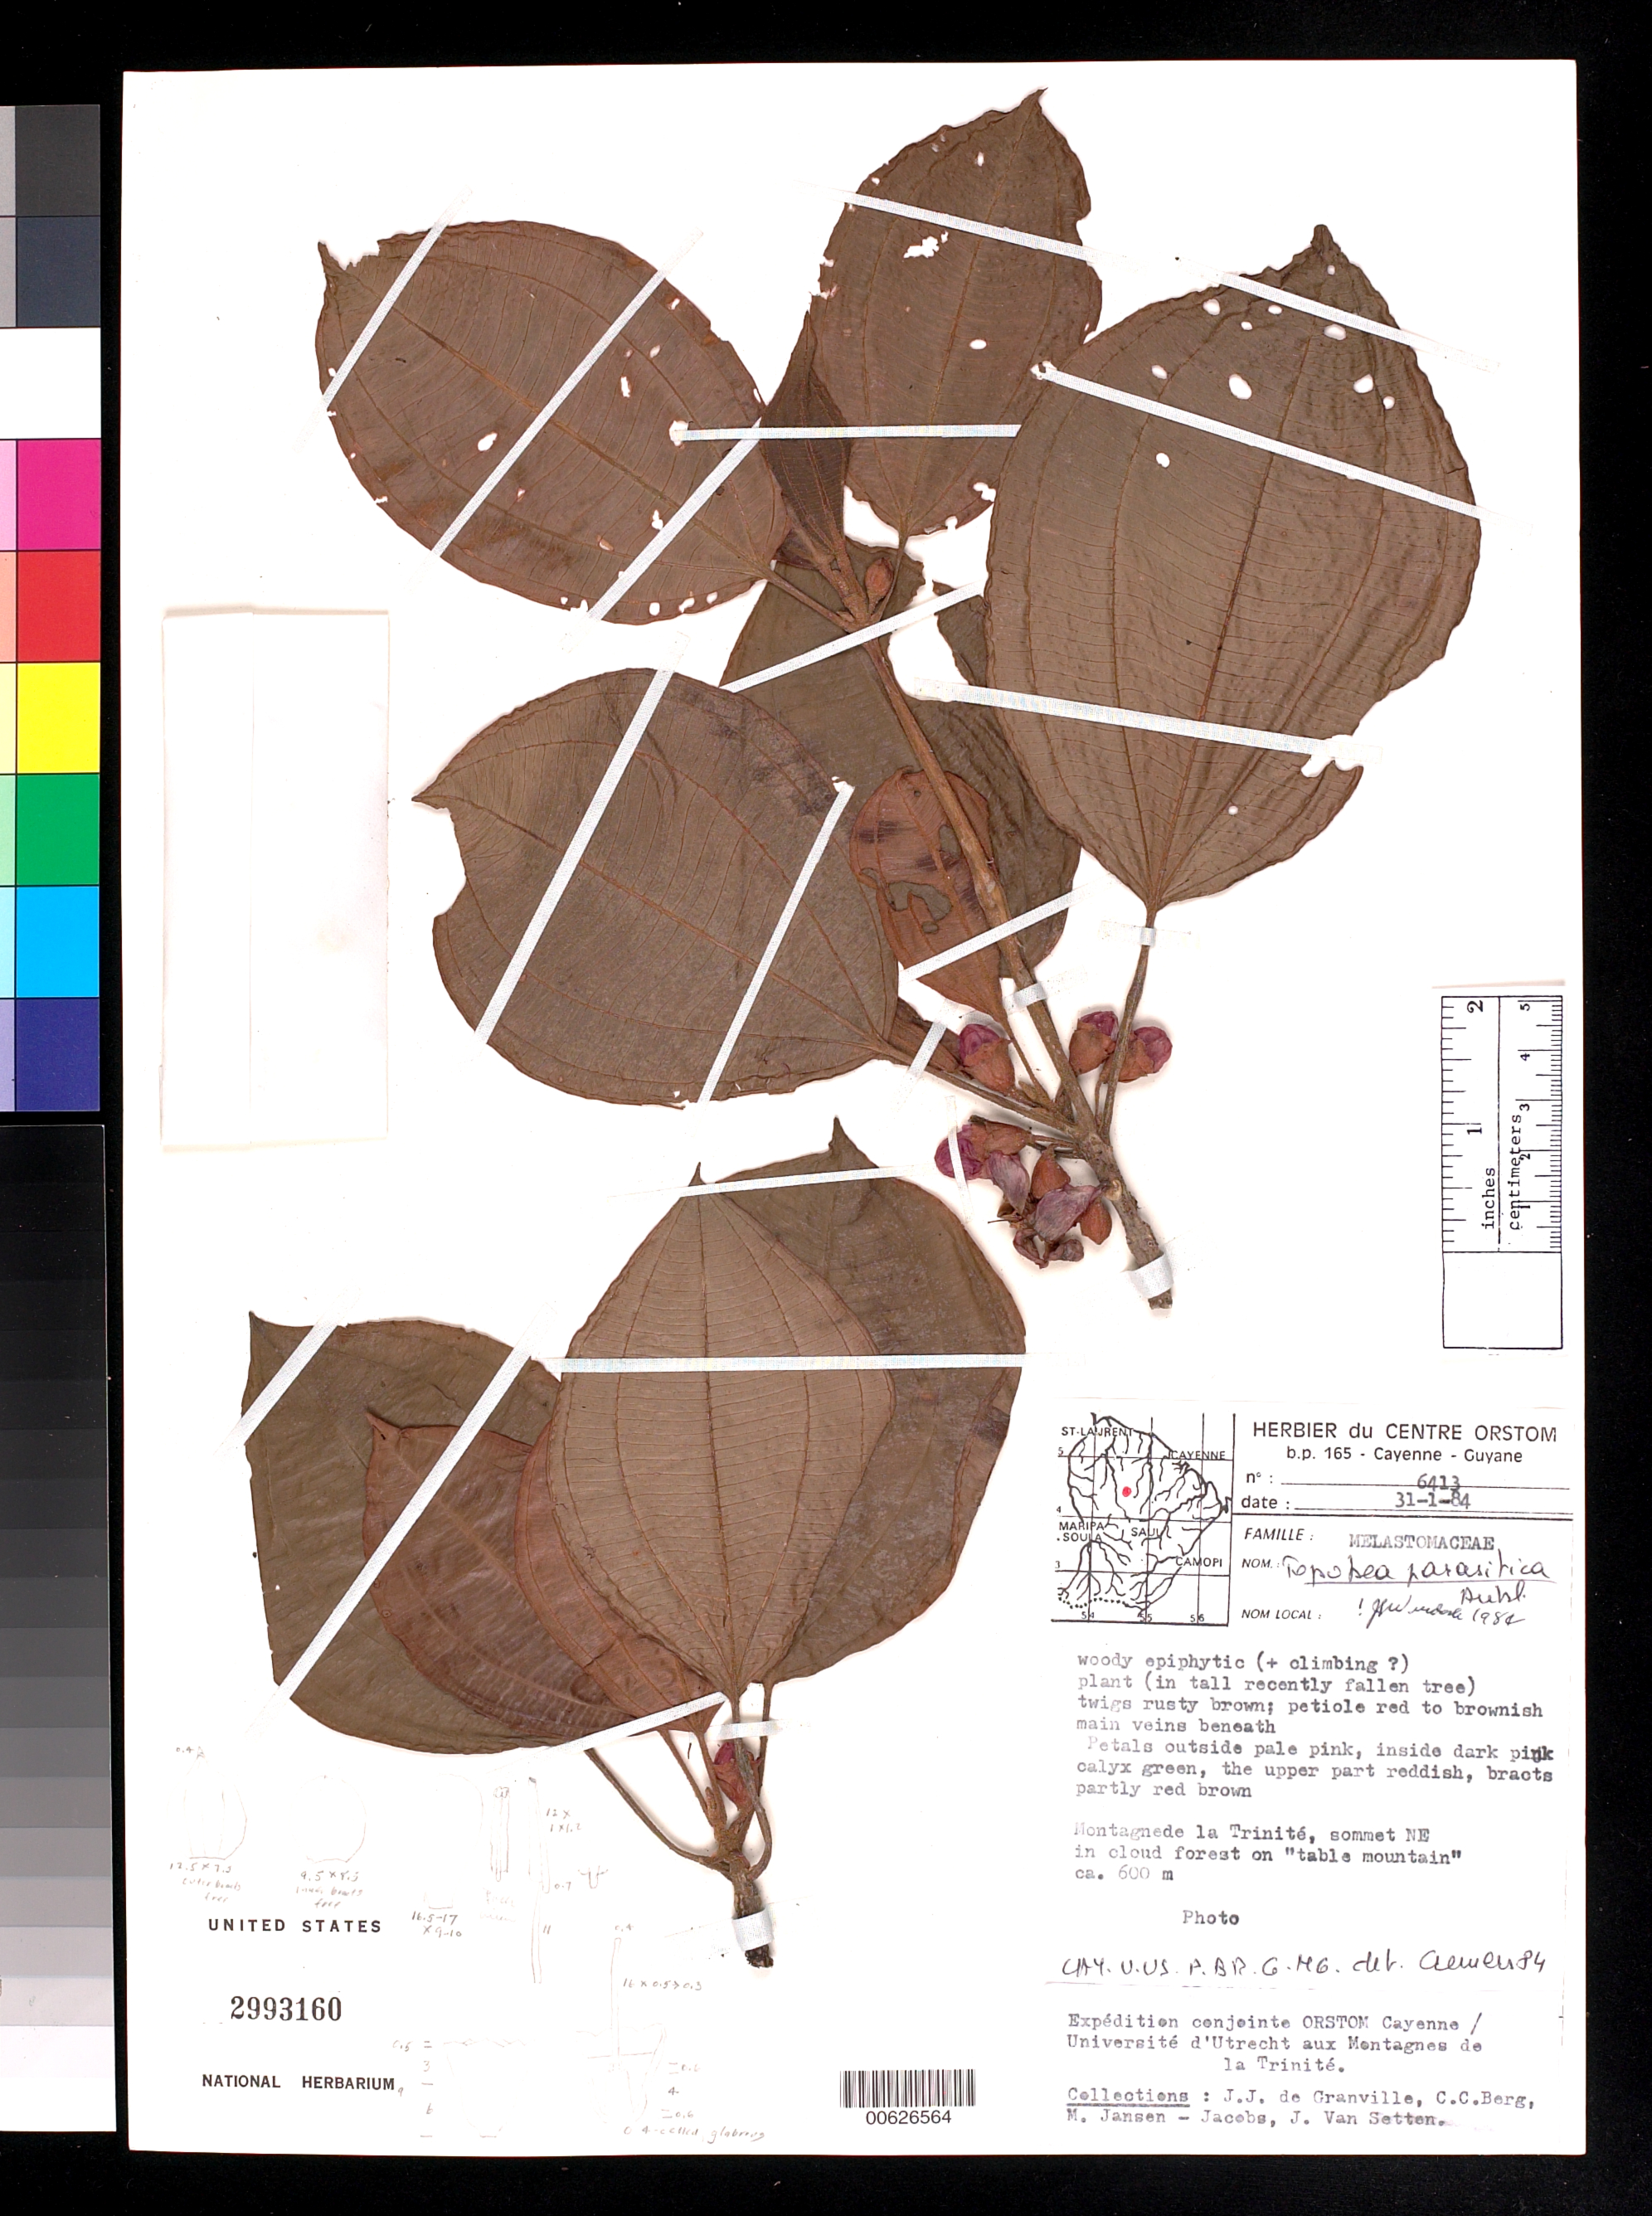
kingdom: Plantae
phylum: Tracheophyta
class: Magnoliopsida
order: Myrtales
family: Melastomataceae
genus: Topobea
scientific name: Topobea parasitica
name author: Aubl.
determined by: Wurdack, John J., (US), US (UNITED STATES)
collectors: J.-J. de Granville, C. C. Berg, M. J. Jansen-Jacobs & J. van Setten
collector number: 6413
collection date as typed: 31-Jan-84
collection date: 1984-01-31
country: French Guiana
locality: Montagnes de la Trinité, sommet NE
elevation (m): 600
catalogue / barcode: US 2993160